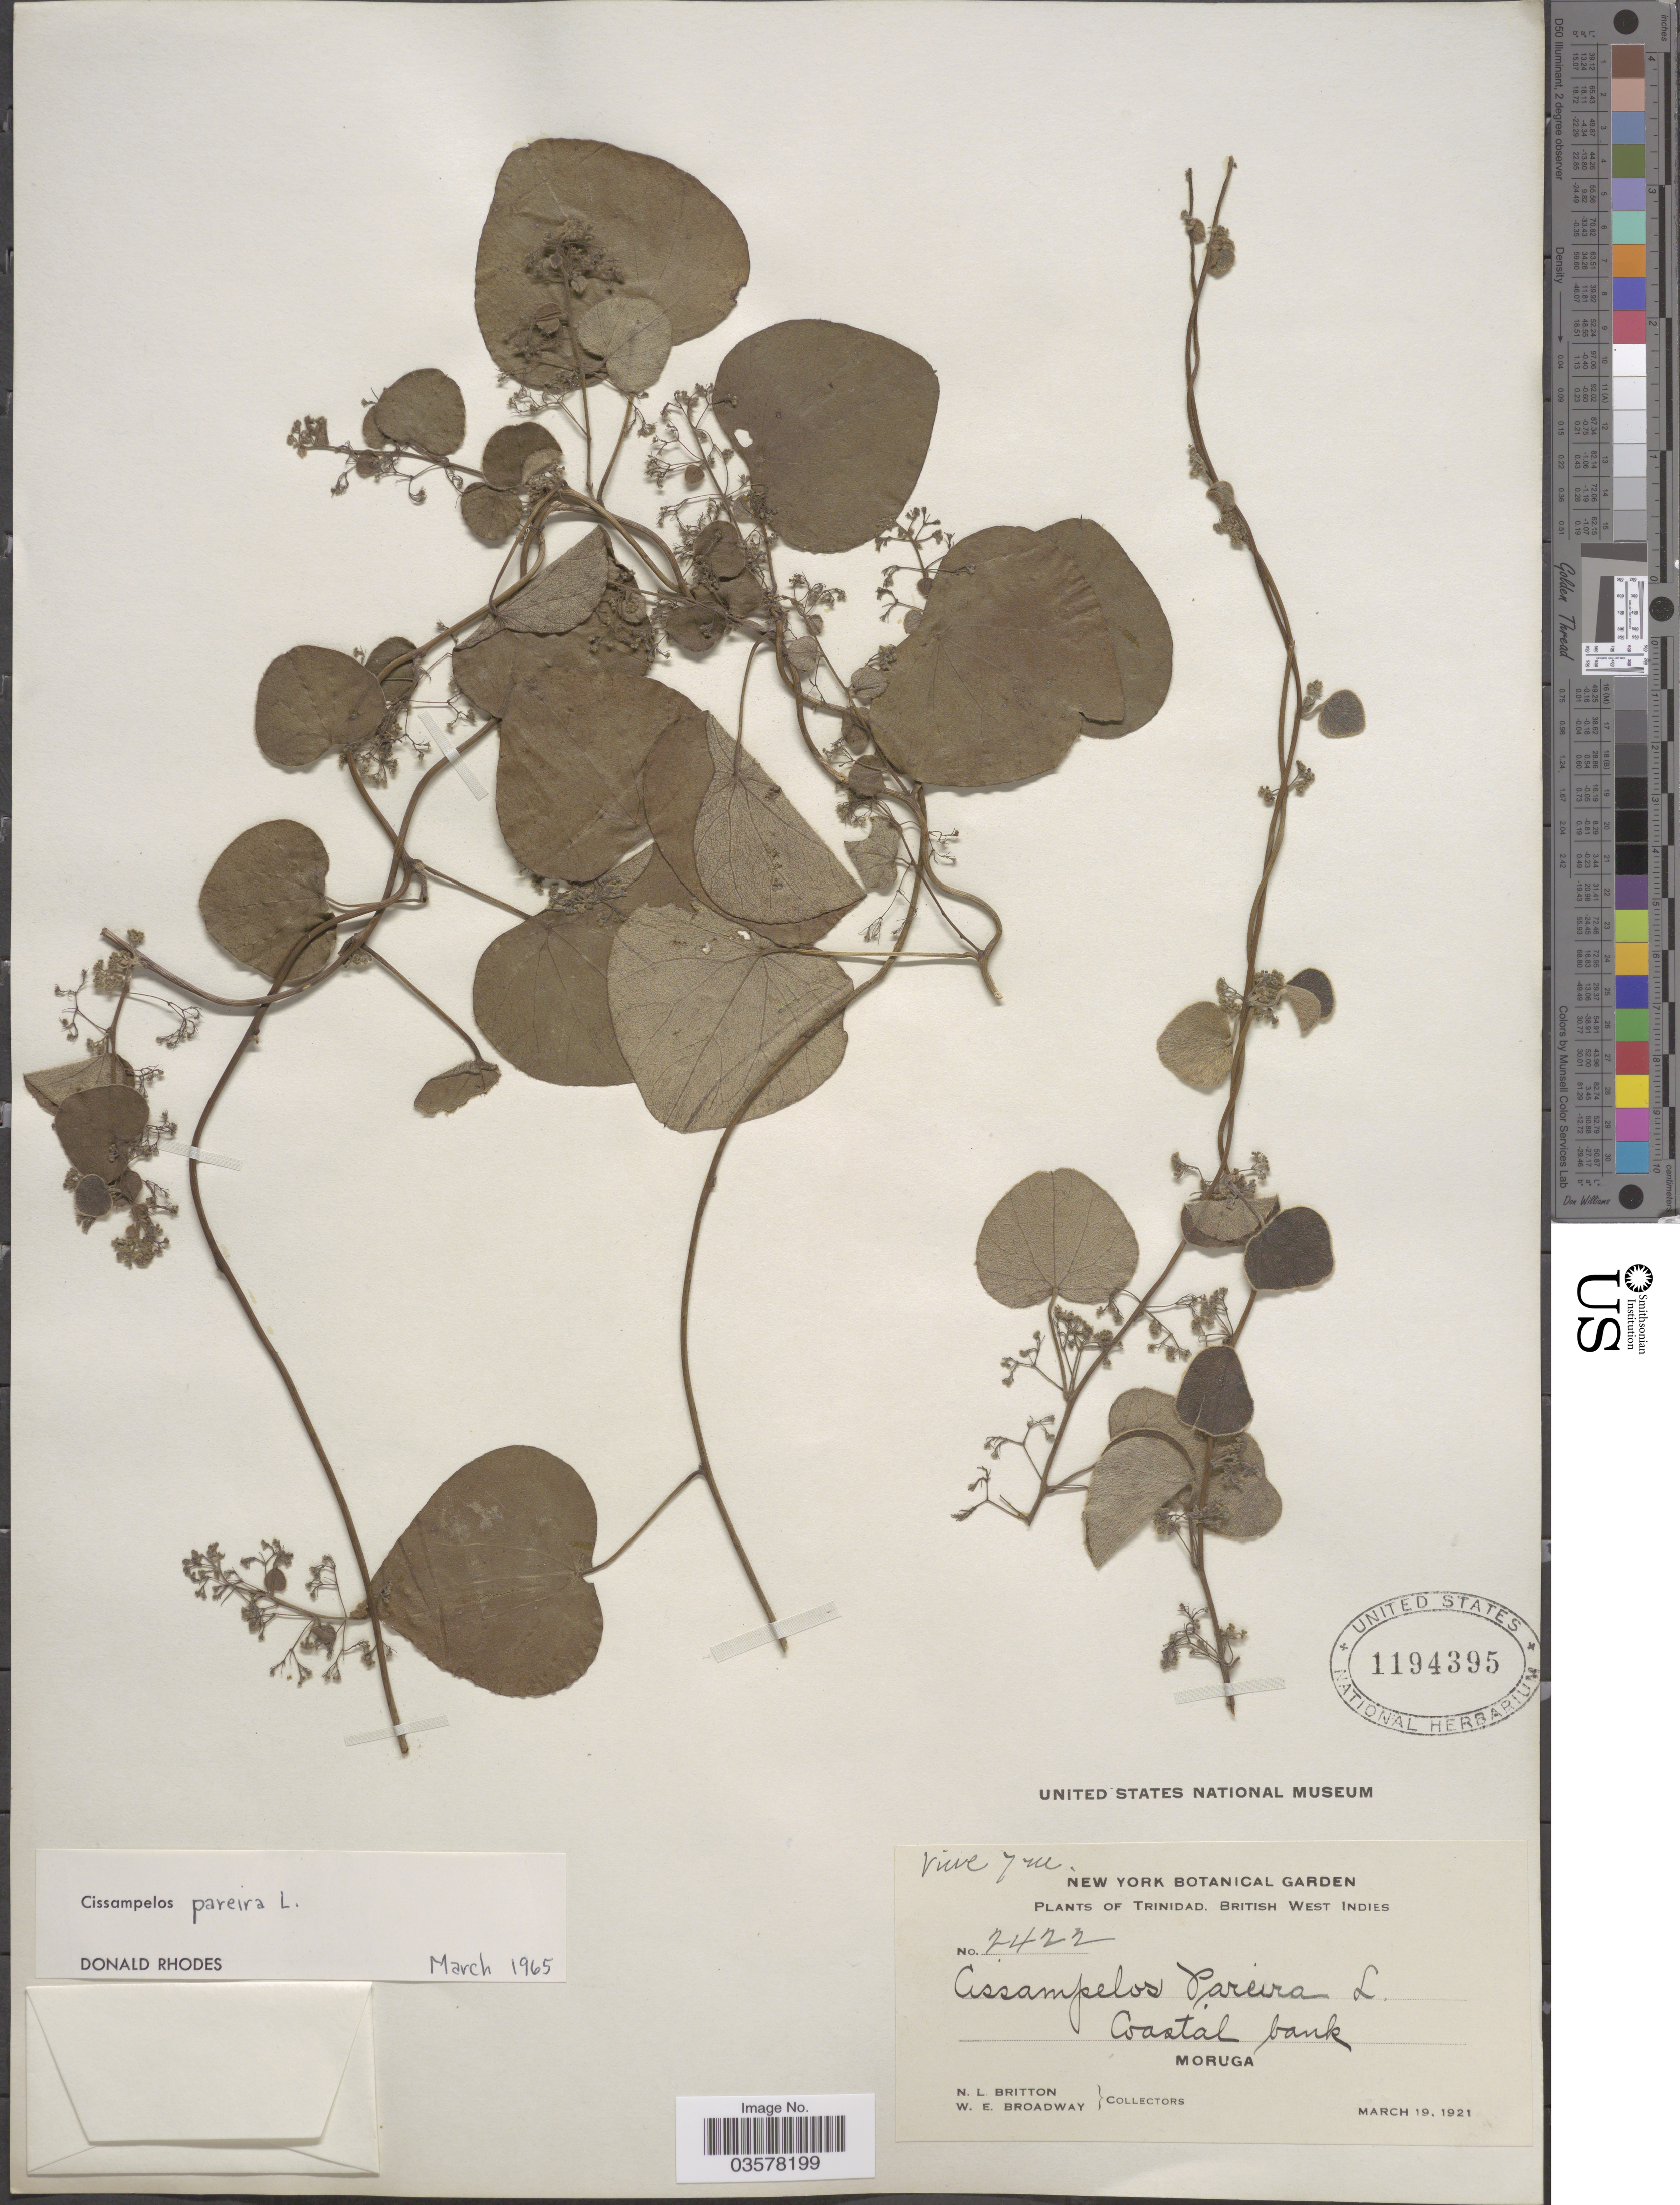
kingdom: Plantae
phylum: Tracheophyta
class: Magnoliopsida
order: Ranunculales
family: Menispermaceae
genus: Cissampelos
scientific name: Cissampelos pareira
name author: L.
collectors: N. Britton & W. E. Broadway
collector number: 2422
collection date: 1921-03-19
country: Trinidad and Tobago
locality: Trinidad, British West Indies. Coastal bank, Moruga.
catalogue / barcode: US 1194395